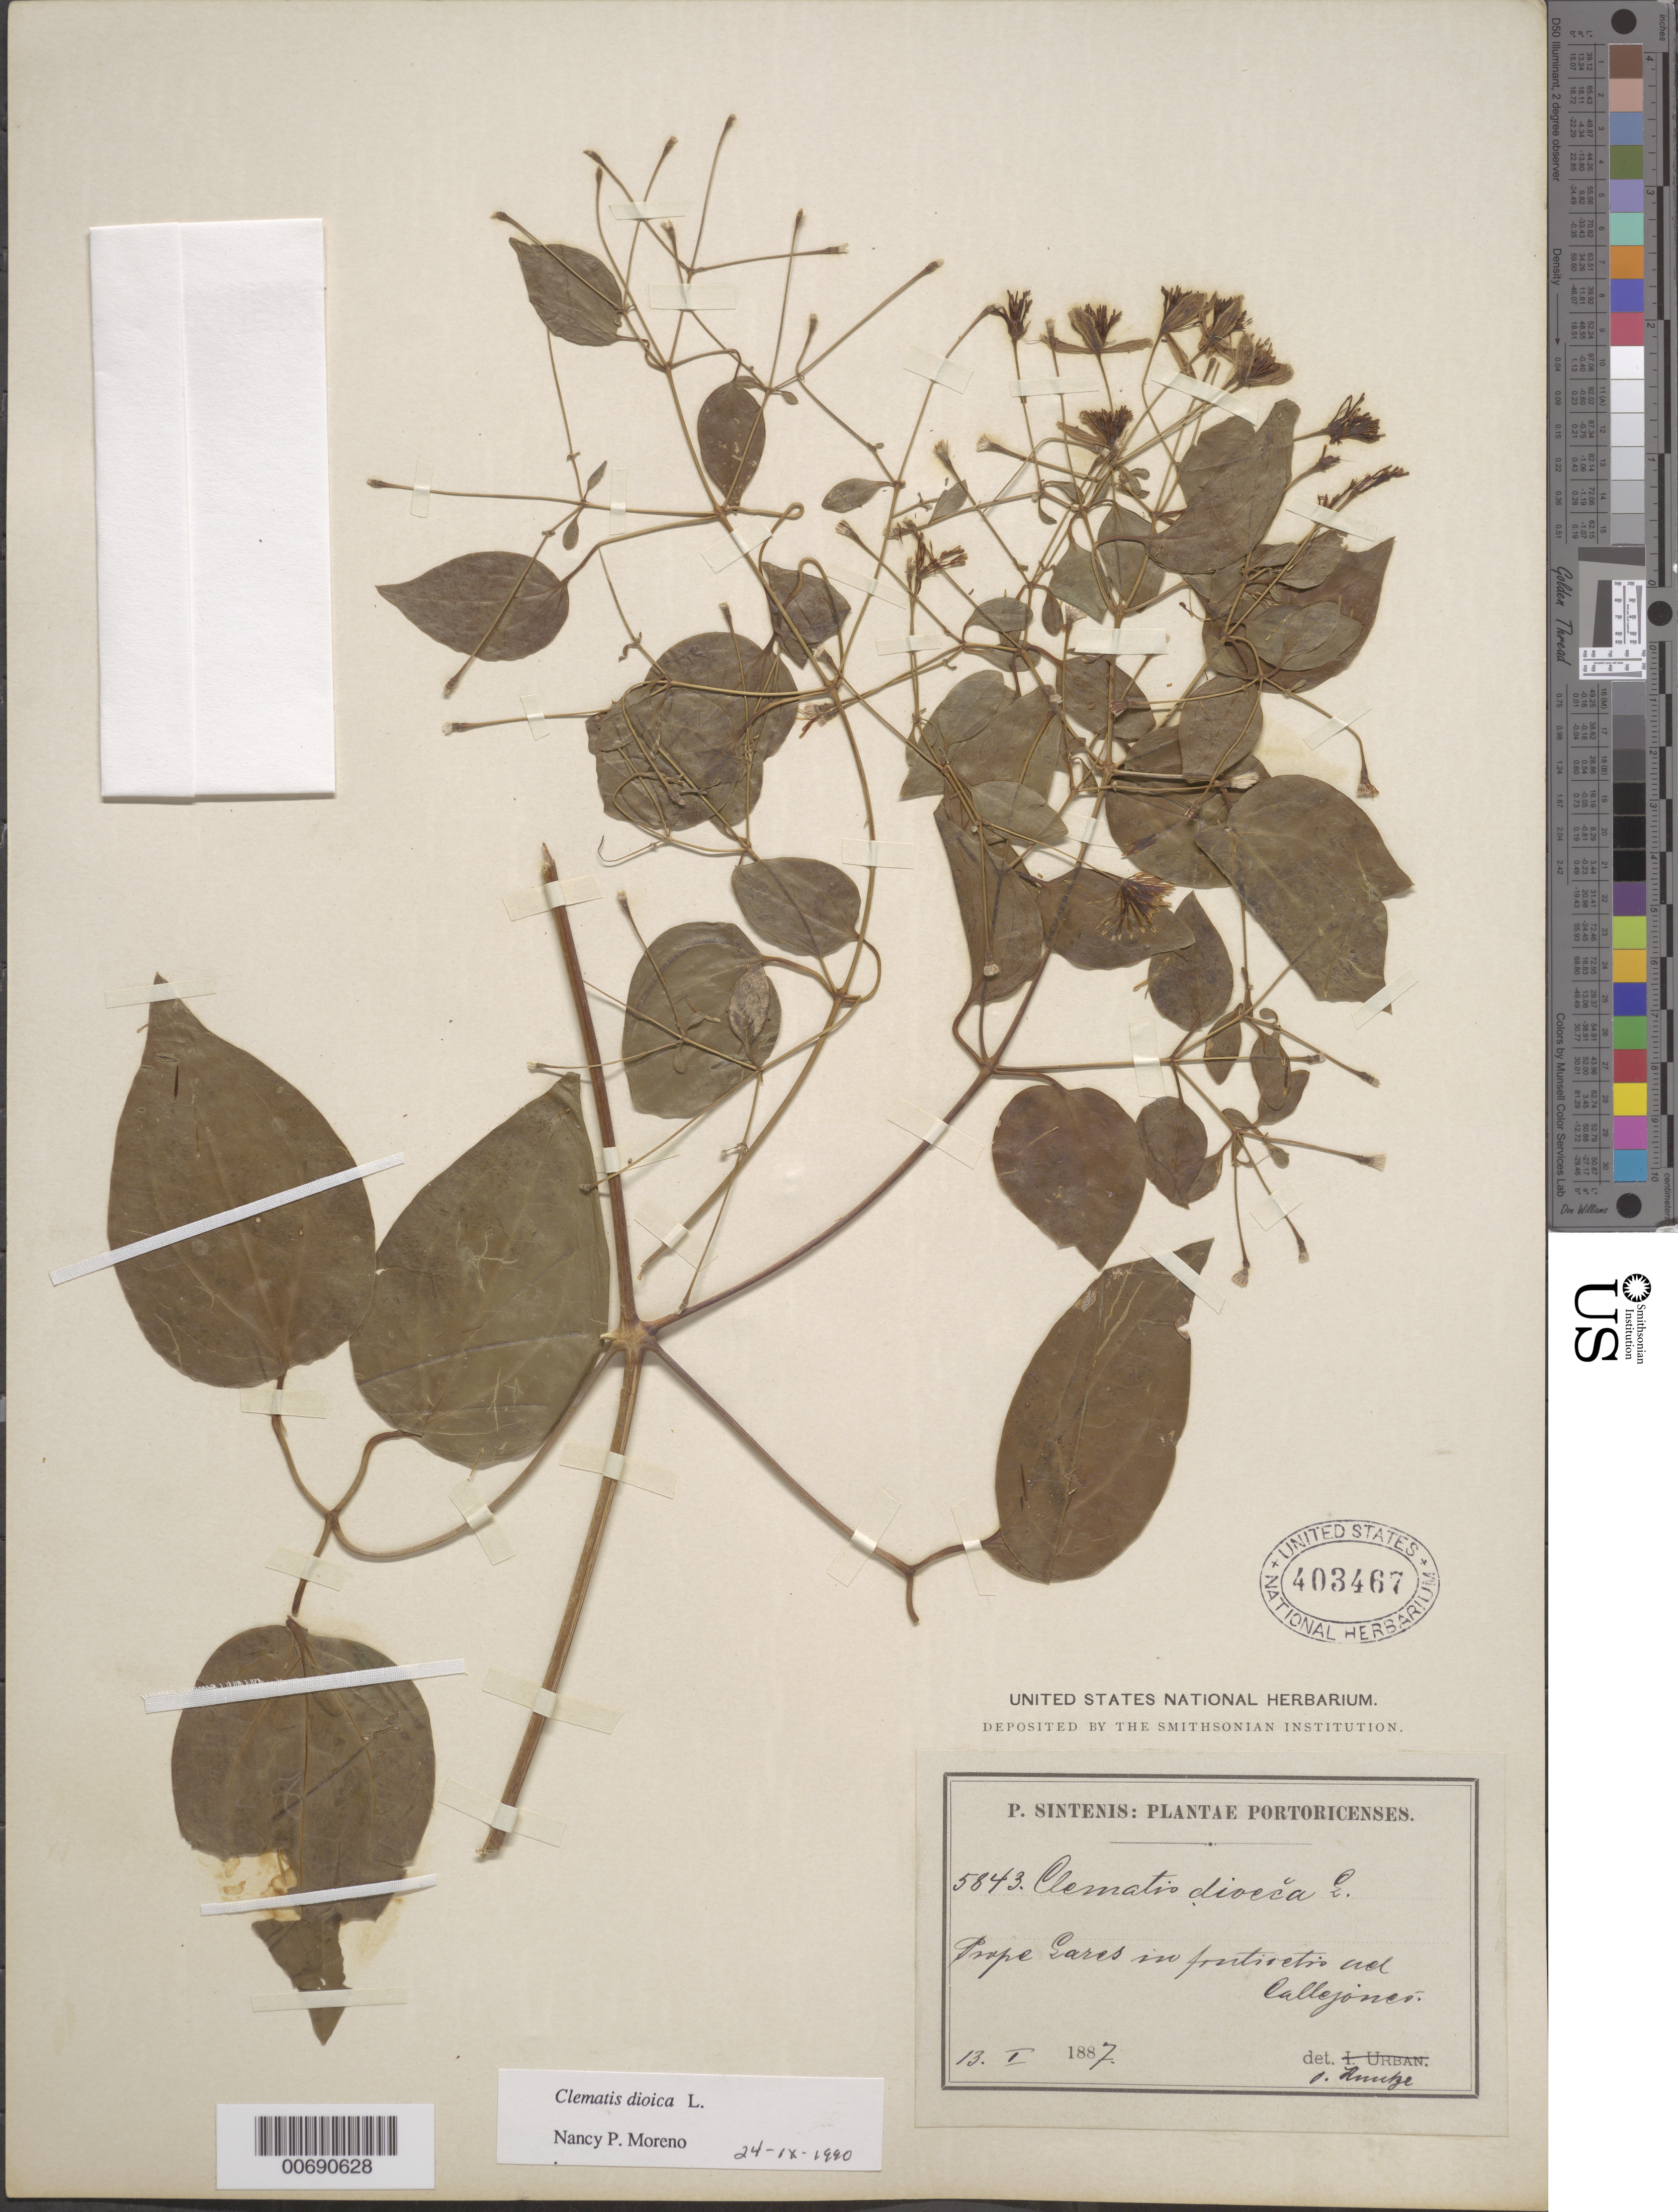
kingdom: Plantae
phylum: Tracheophyta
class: Magnoliopsida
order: Ranunculales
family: Ranunculaceae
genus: Clematis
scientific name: Clematis dioica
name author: L.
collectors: P. Sintenis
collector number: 5843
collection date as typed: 13 Jan 1887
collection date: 1887-01-13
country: Puerto Rico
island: Greater Antilles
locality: Prope Lares.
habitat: In fruticetis ad Callejones.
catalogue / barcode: US 403467